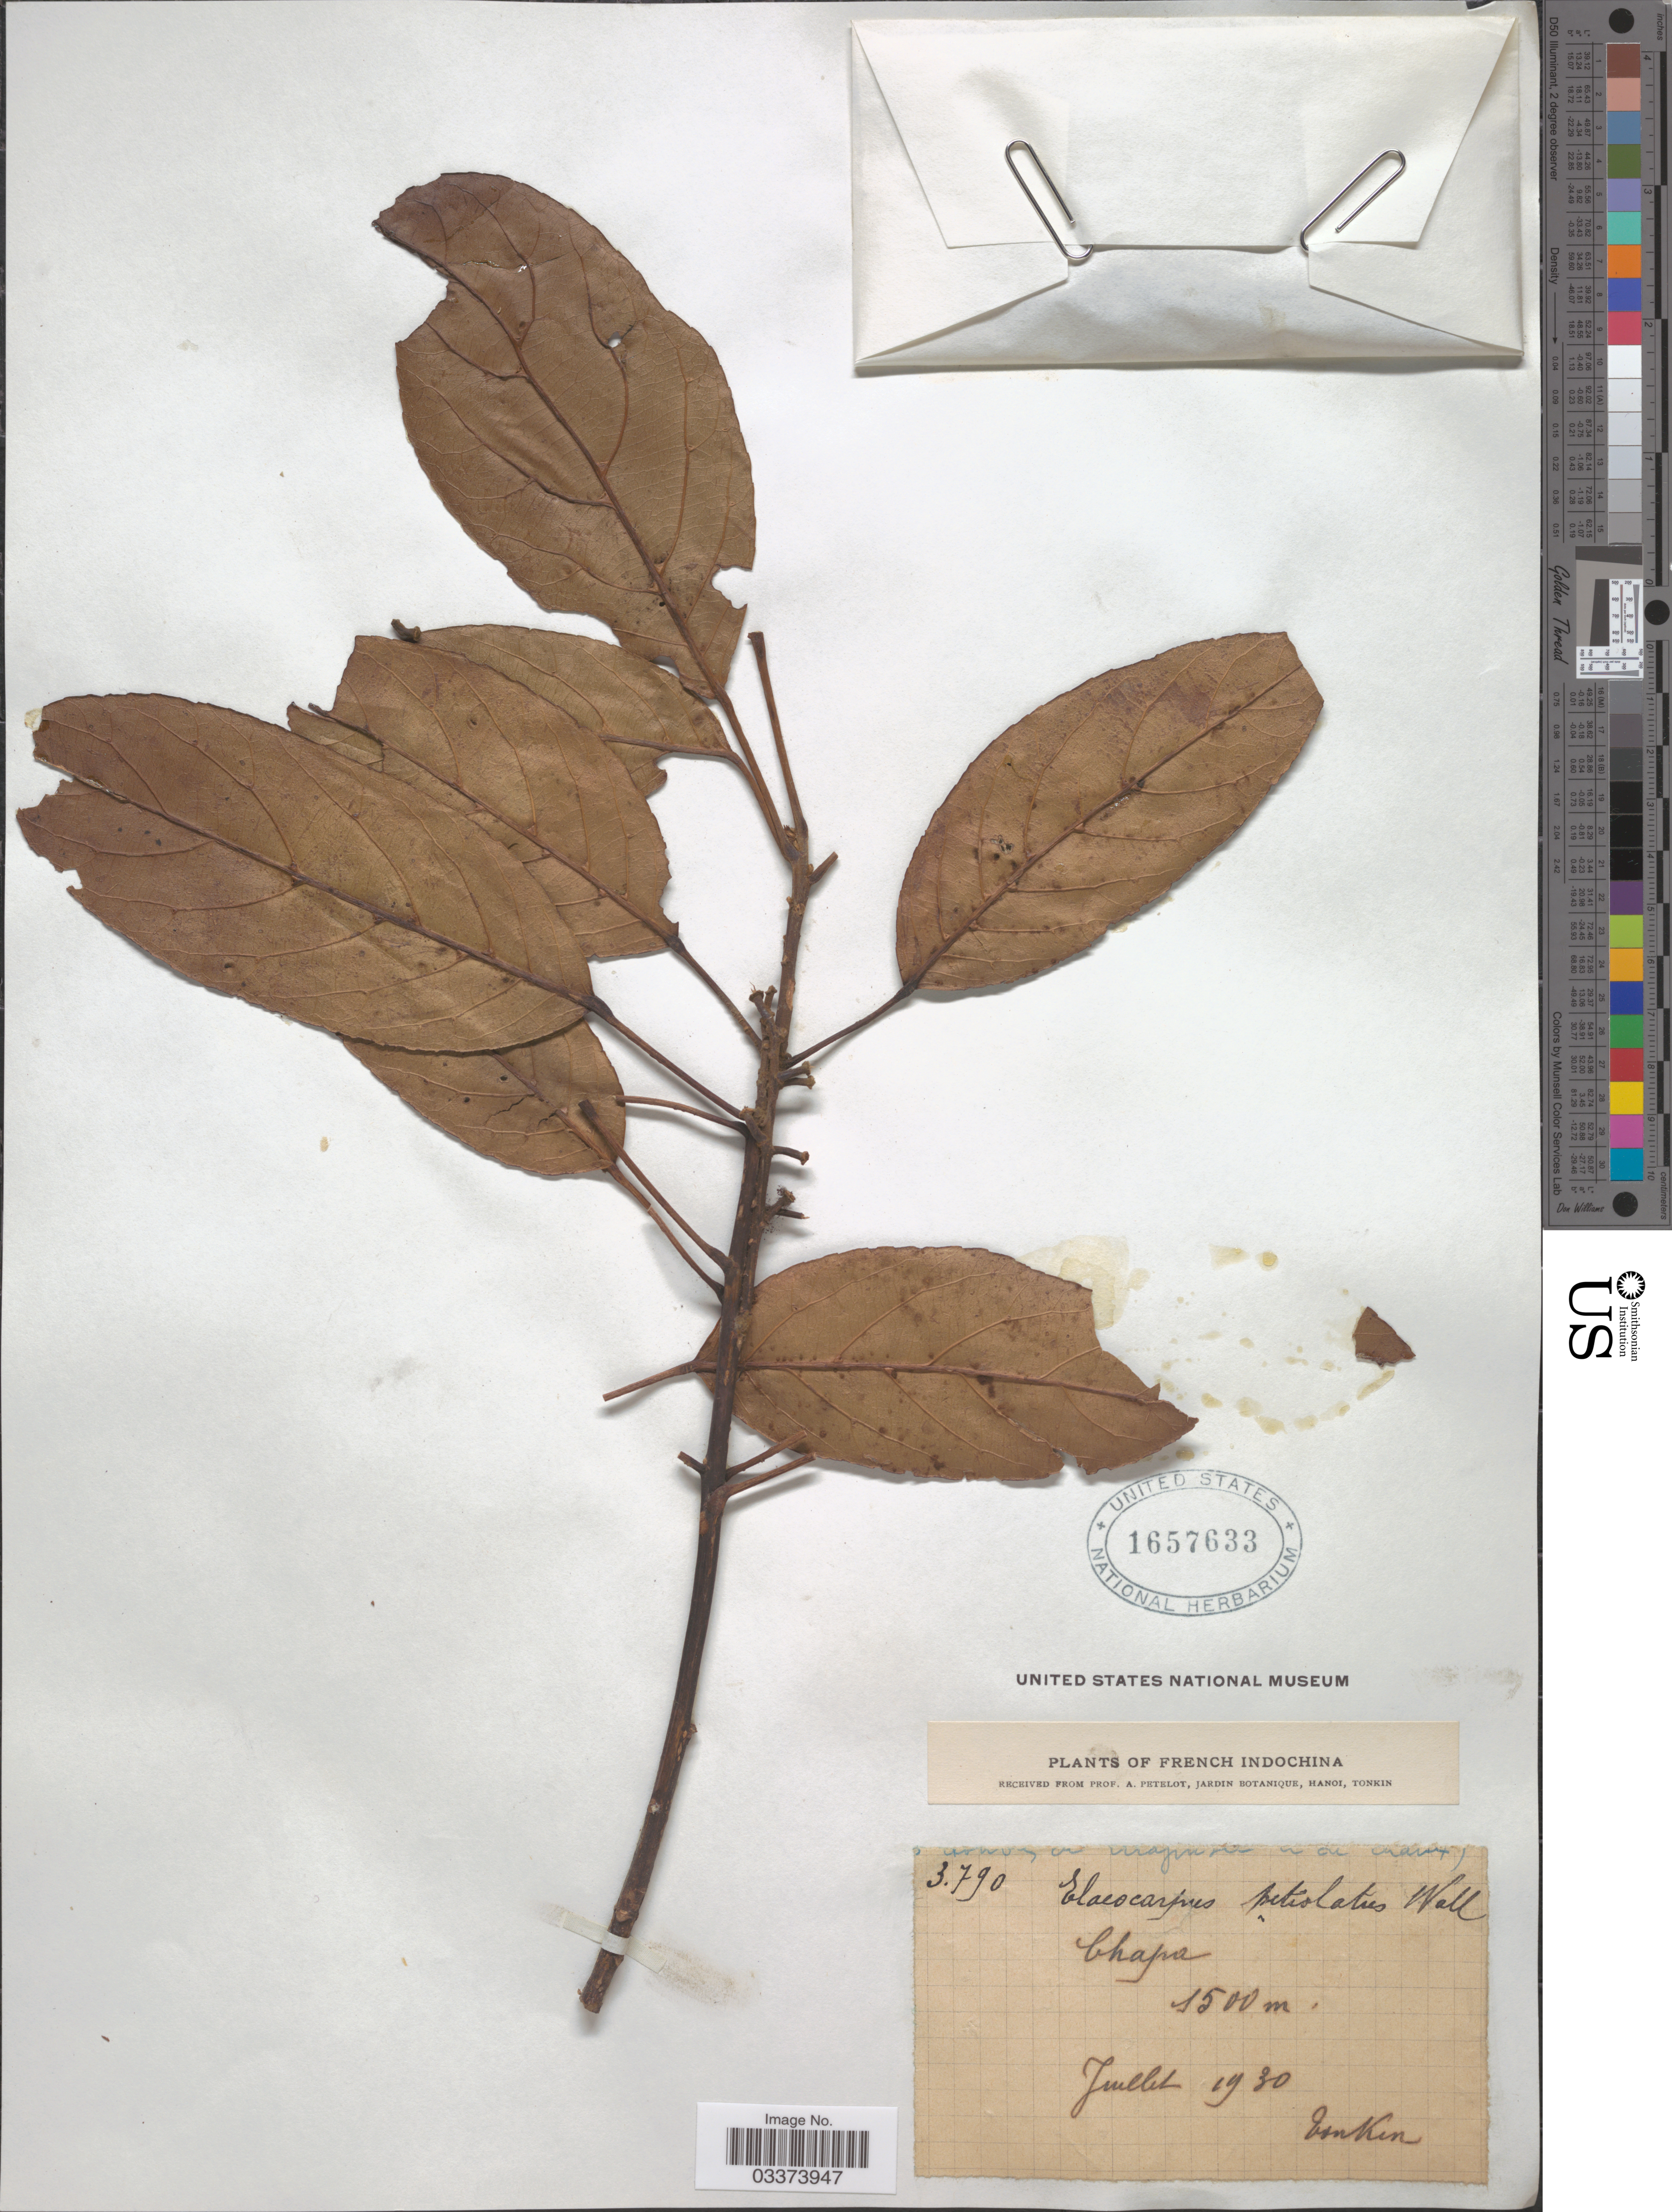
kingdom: Plantae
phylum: Tracheophyta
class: Magnoliopsida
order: Oxalidales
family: Elaeocarpaceae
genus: Elaeocarpus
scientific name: Elaeocarpus petiolatus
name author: (Jack) Wall.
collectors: A. Petelot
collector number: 3790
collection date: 1930-07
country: Vietnam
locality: French Indochina. Chapa.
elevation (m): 1500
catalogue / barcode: US 1657633